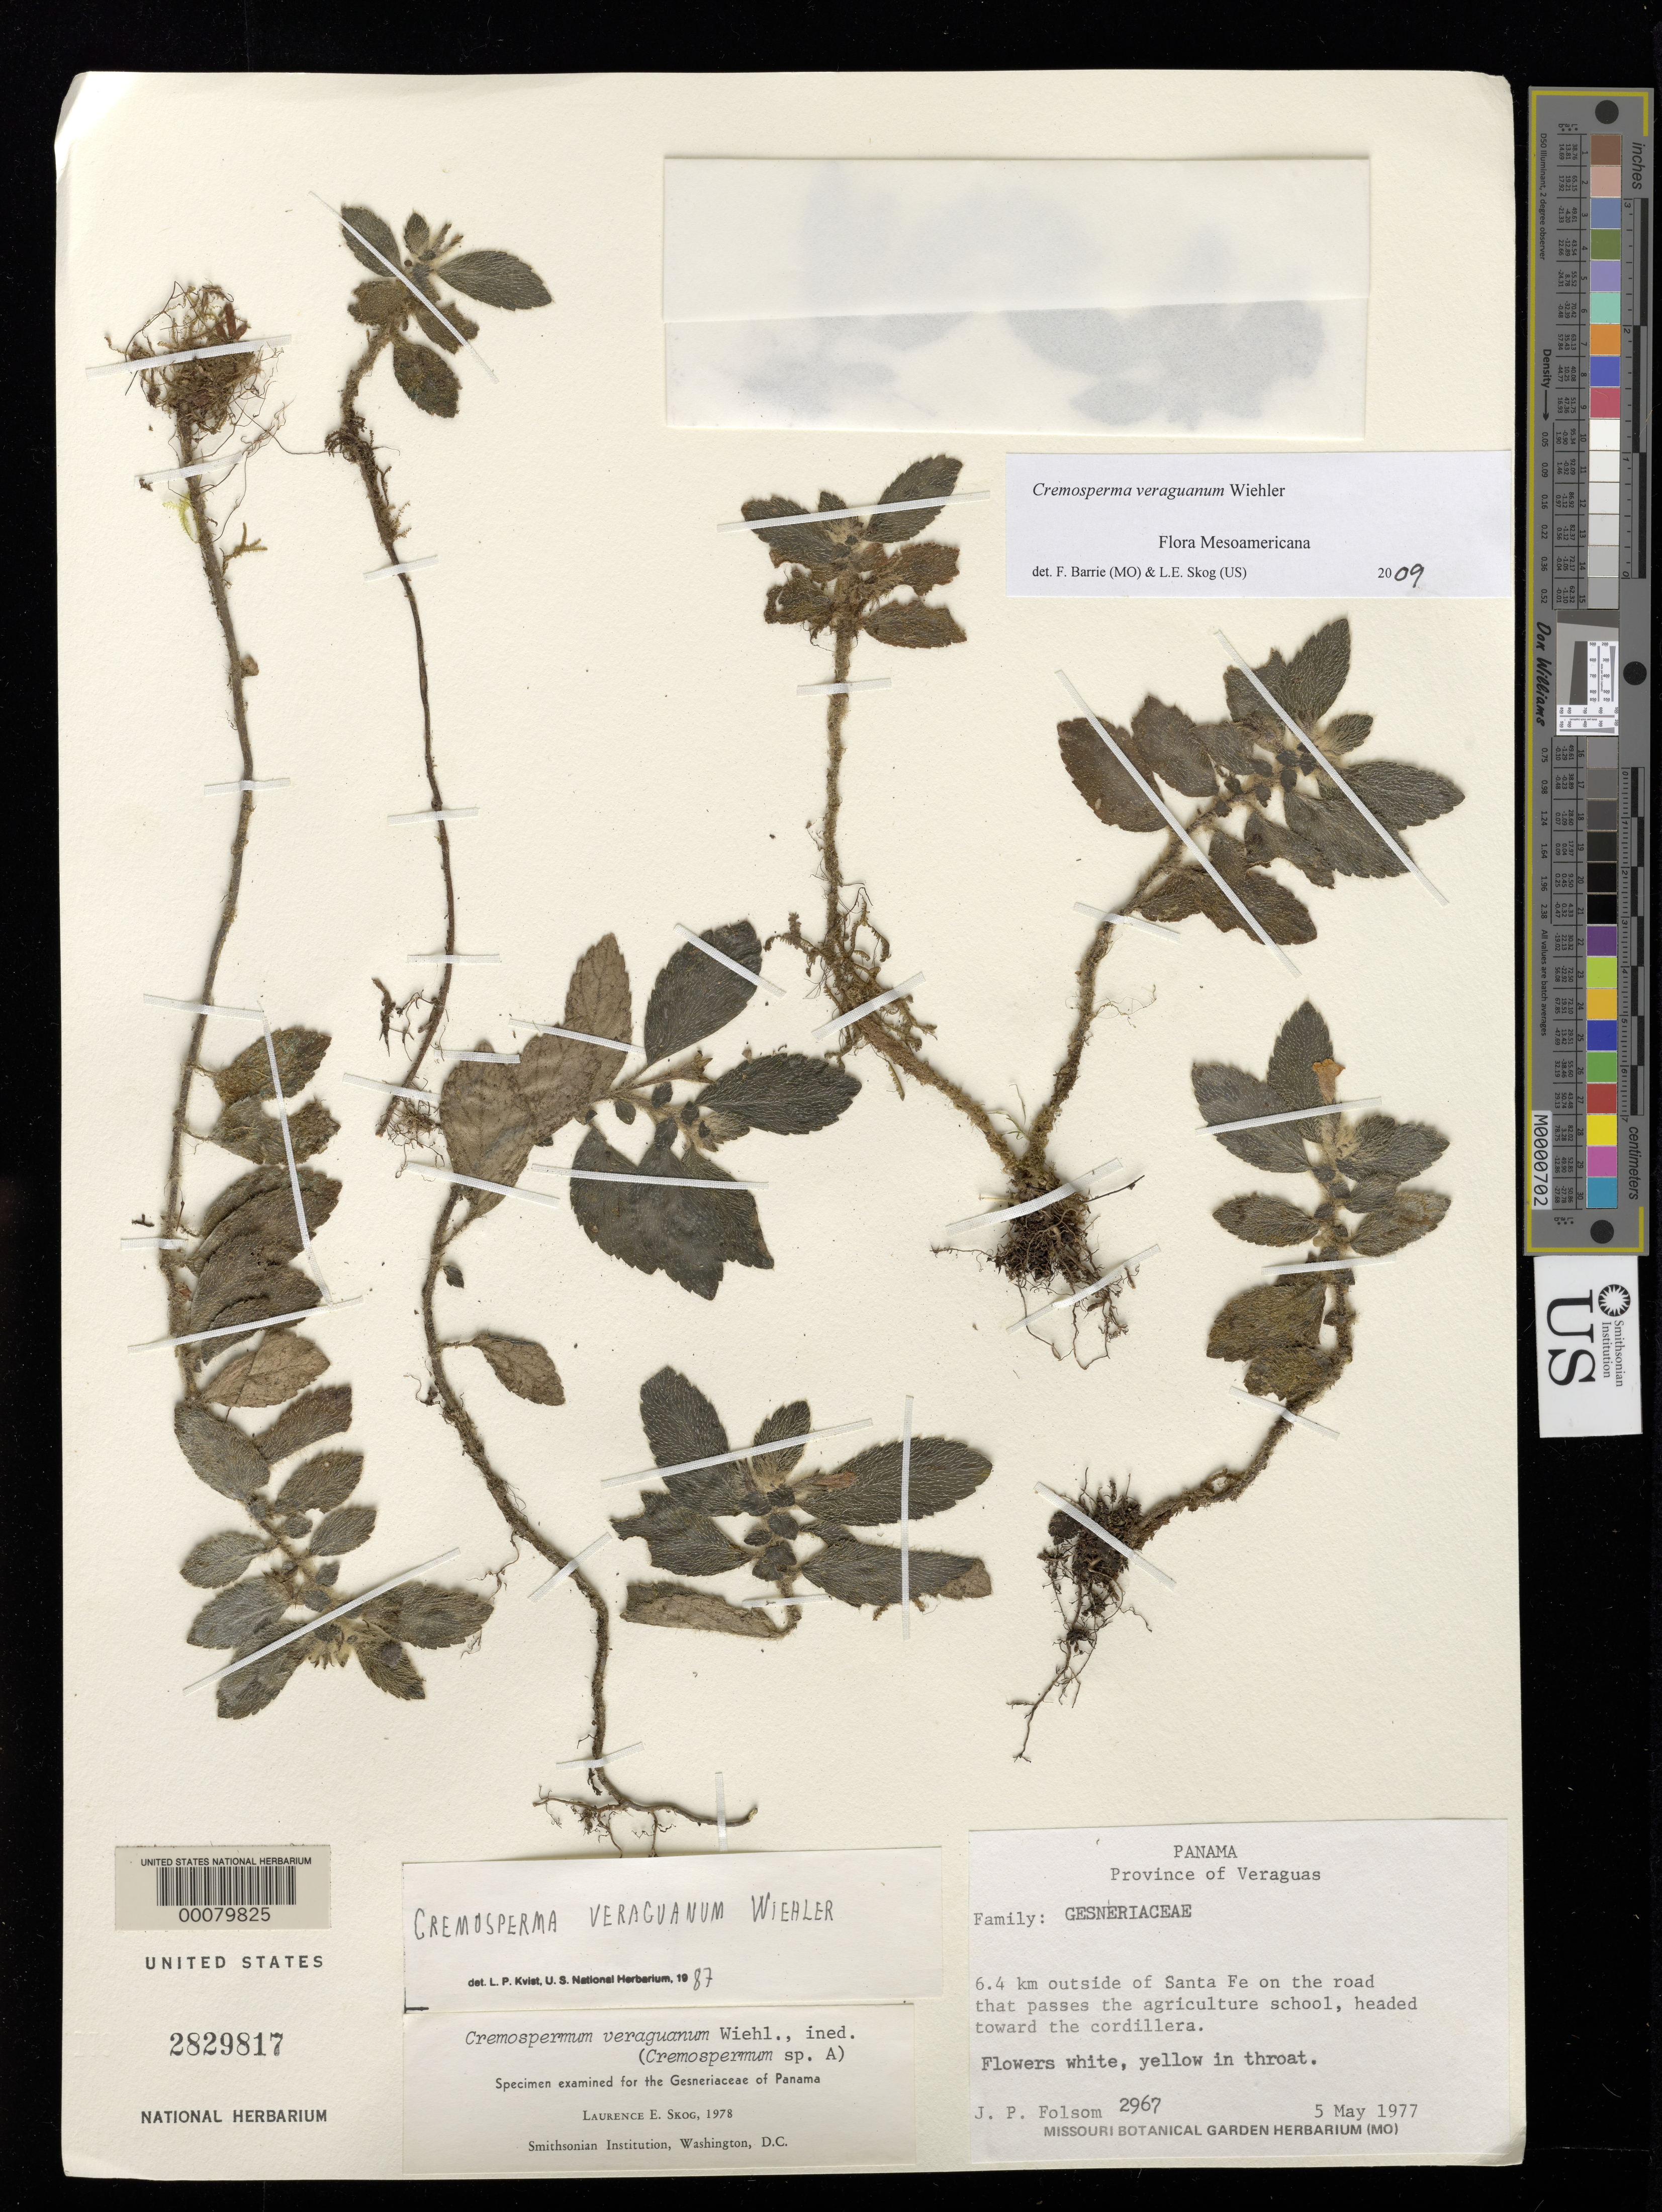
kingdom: Plantae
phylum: Tracheophyta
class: Magnoliopsida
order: Lamiales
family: Gesneriaceae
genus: Cremosperma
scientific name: Cremosperma veraguanum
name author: Wiehler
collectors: J. P. Folsom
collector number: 2967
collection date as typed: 05 May 1977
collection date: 1977-05-05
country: Panama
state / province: Veraguas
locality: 6.4 km outside Santa Fe on the road that passes the Agriculture School, headed toward the cordillera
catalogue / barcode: US 2829817